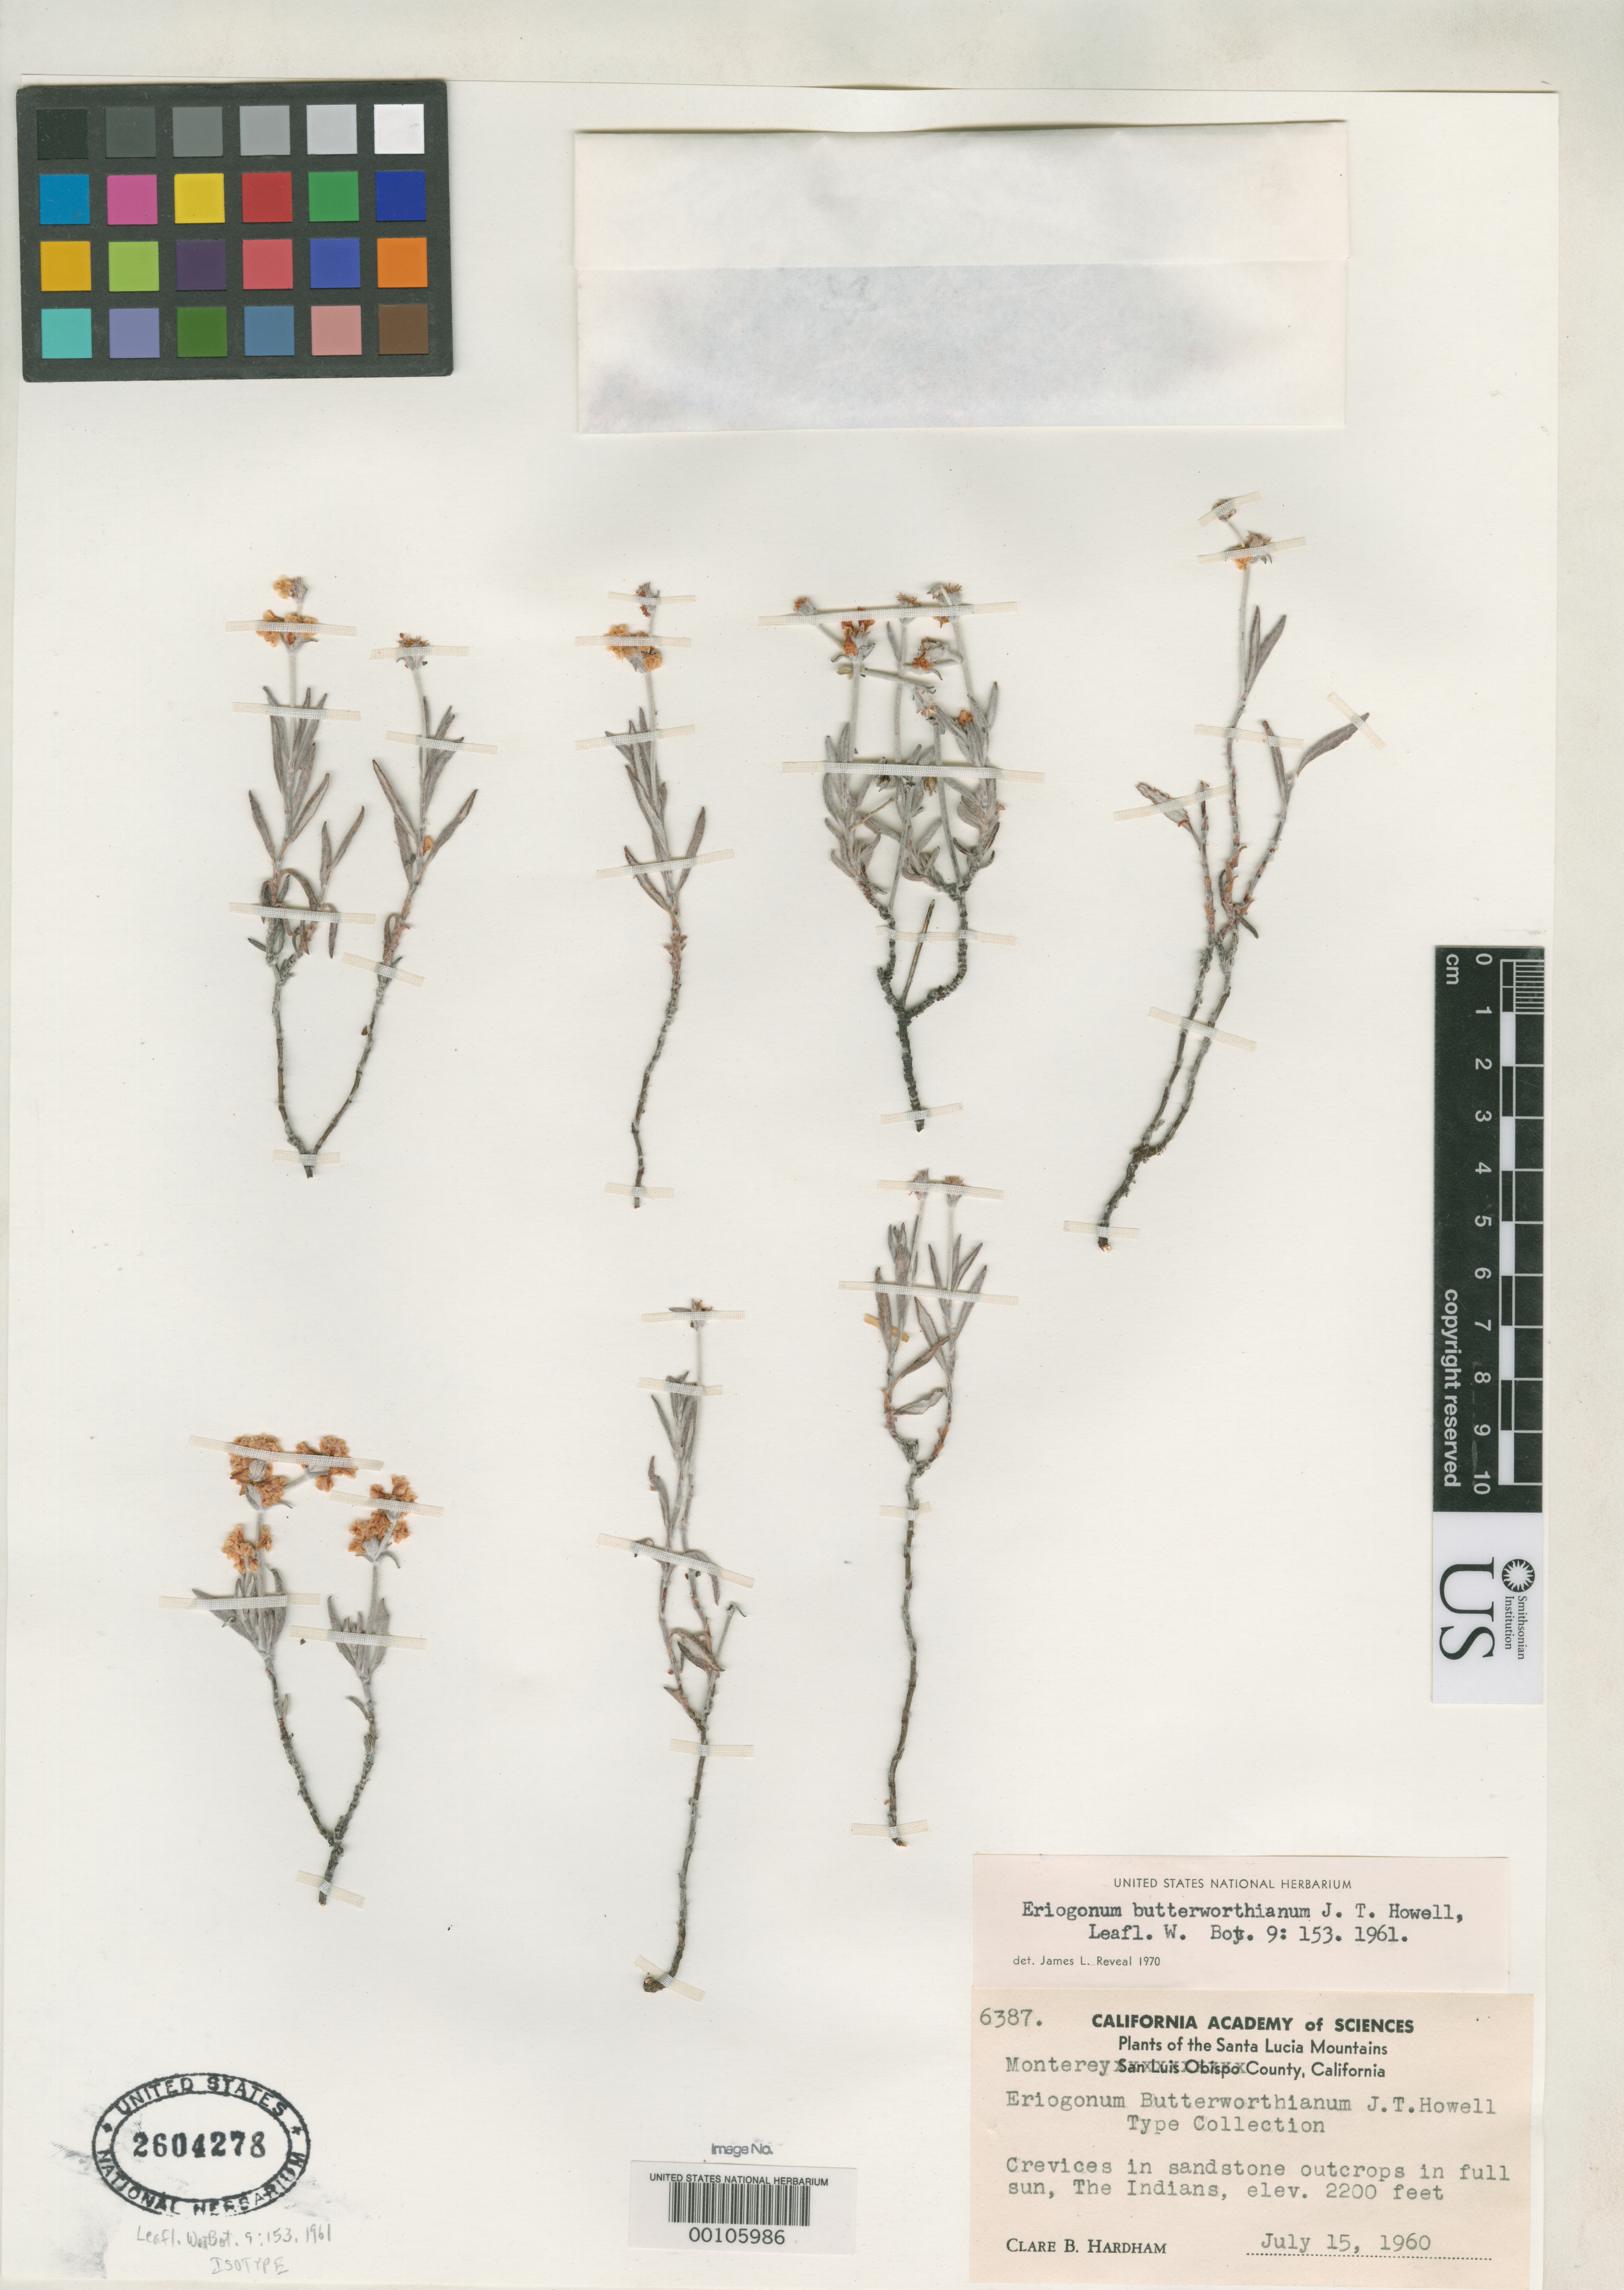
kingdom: Plantae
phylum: Tracheophyta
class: Magnoliopsida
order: Caryophyllales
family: Polygonaceae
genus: Eriogonum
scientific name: Eriogonum butterworthianum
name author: J.T. Howell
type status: Isotype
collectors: C. Hardham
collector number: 6387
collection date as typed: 15 Jul 1960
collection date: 1960-07-15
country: United States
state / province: California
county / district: Monterey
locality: St. Lucia mine, the Indians.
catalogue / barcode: US 2604278